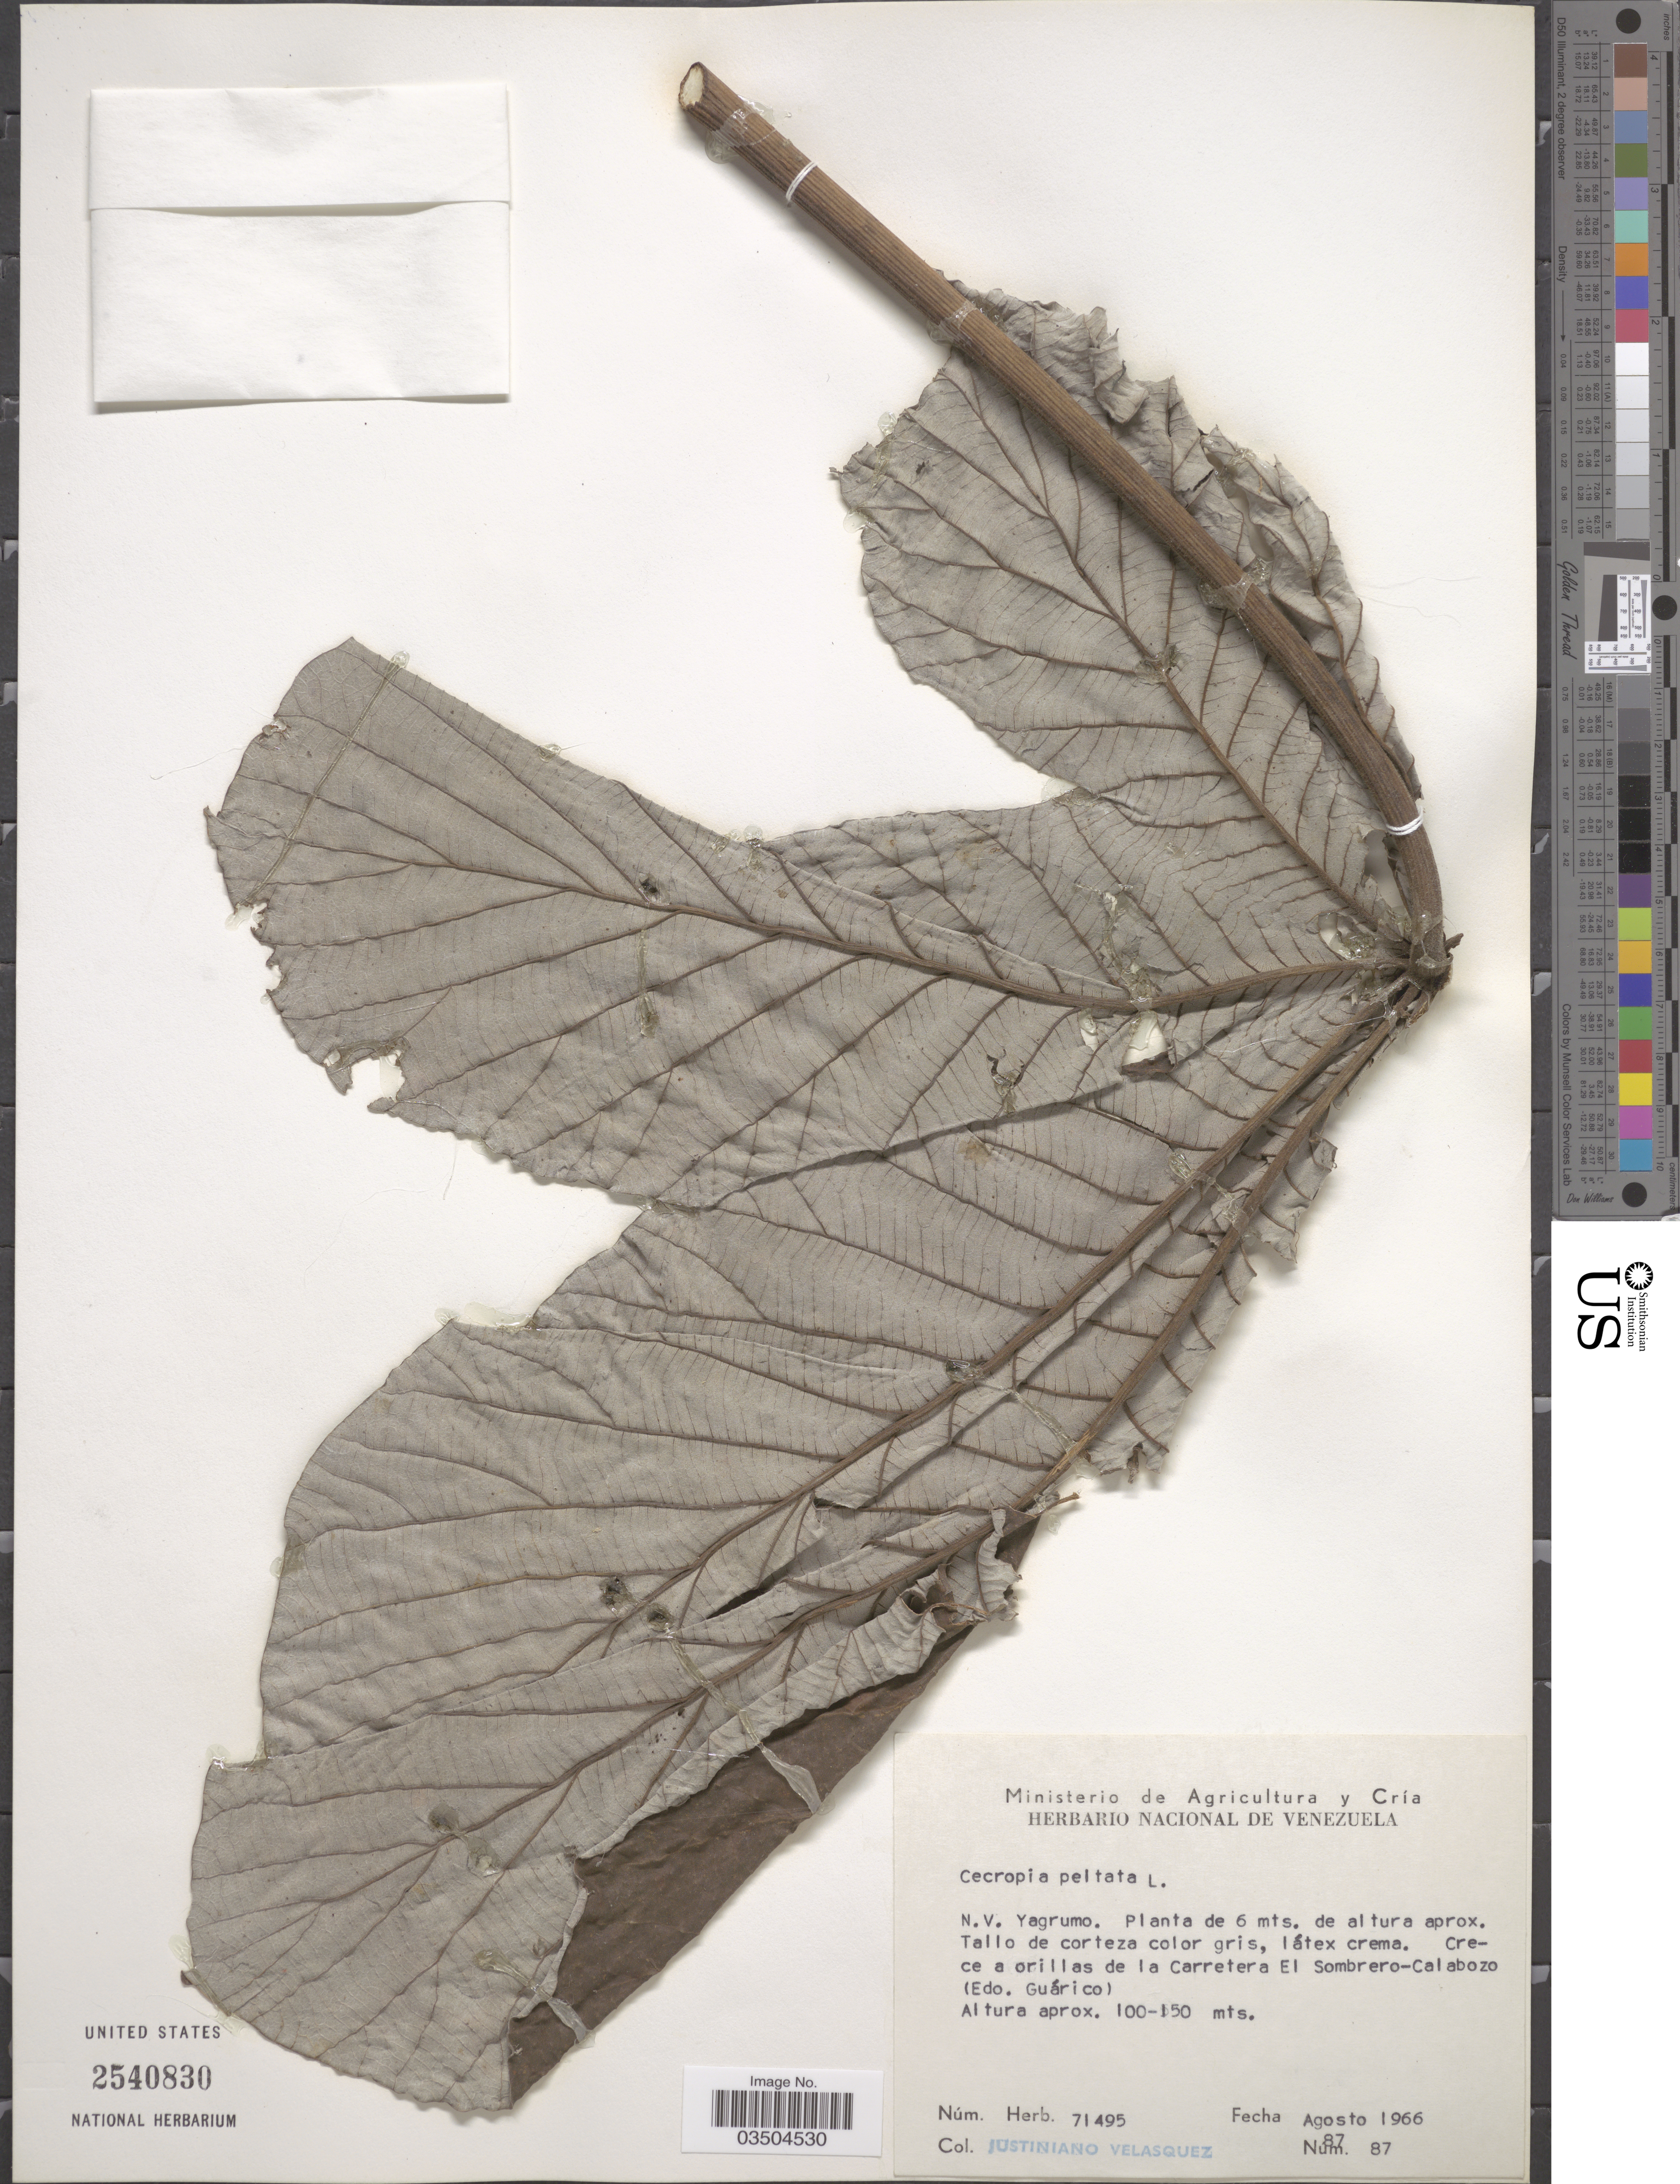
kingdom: Plantae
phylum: Tracheophyta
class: Magnoliopsida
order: Rosales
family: Urticaceae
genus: Cecropia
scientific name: Cecropia peltata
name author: L.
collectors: J. Velasquez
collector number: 87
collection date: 1966-08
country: Venezuela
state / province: Guarico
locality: Crece a orillas de la Carretera El Sombrero-Calabozo.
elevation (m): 100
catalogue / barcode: US 2540830